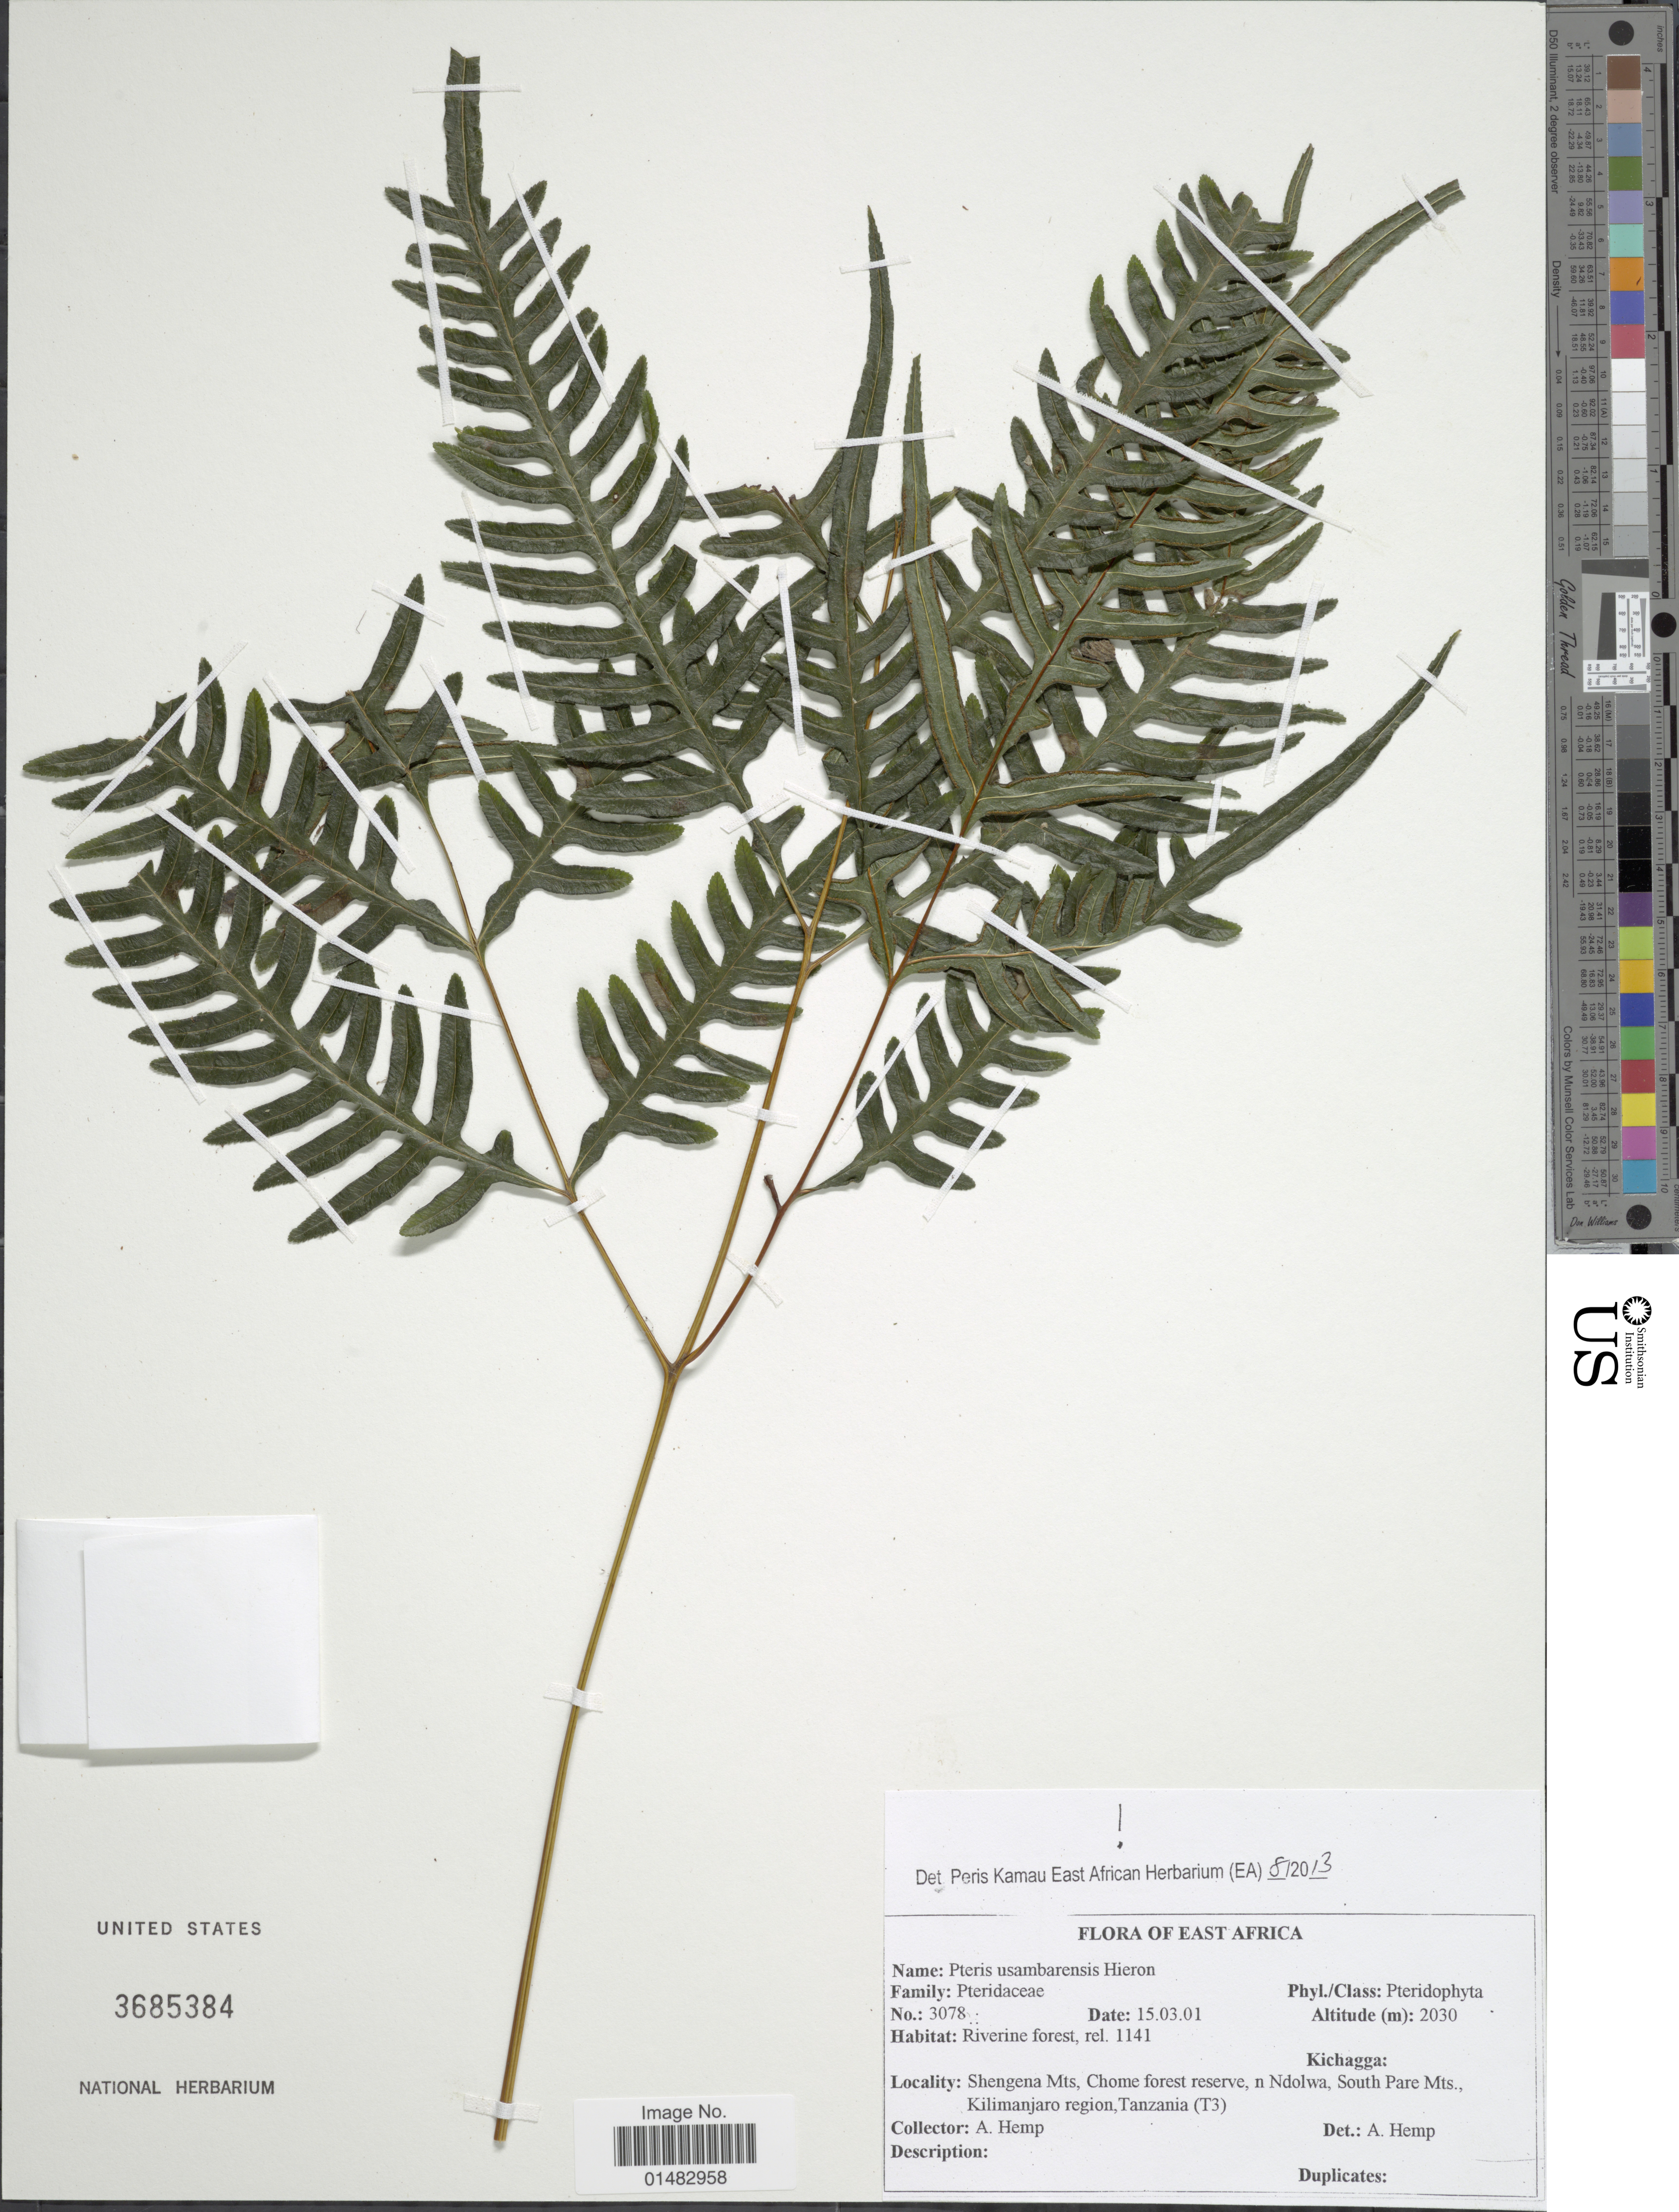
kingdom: Plantae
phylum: Tracheophyta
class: Polypodiopsida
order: Polypodiales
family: Pteridaceae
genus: Pteris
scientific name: Pteris usambarensis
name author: Hieron.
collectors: A. Hemp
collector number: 3078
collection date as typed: Transcribed d/m/y: 15/3/1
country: Tanzania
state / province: Kilimanjaro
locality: Shengena Mts, Chome forest reserve, n Ndolwa, South Pare Mts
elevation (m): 2030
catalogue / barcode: US 3685384